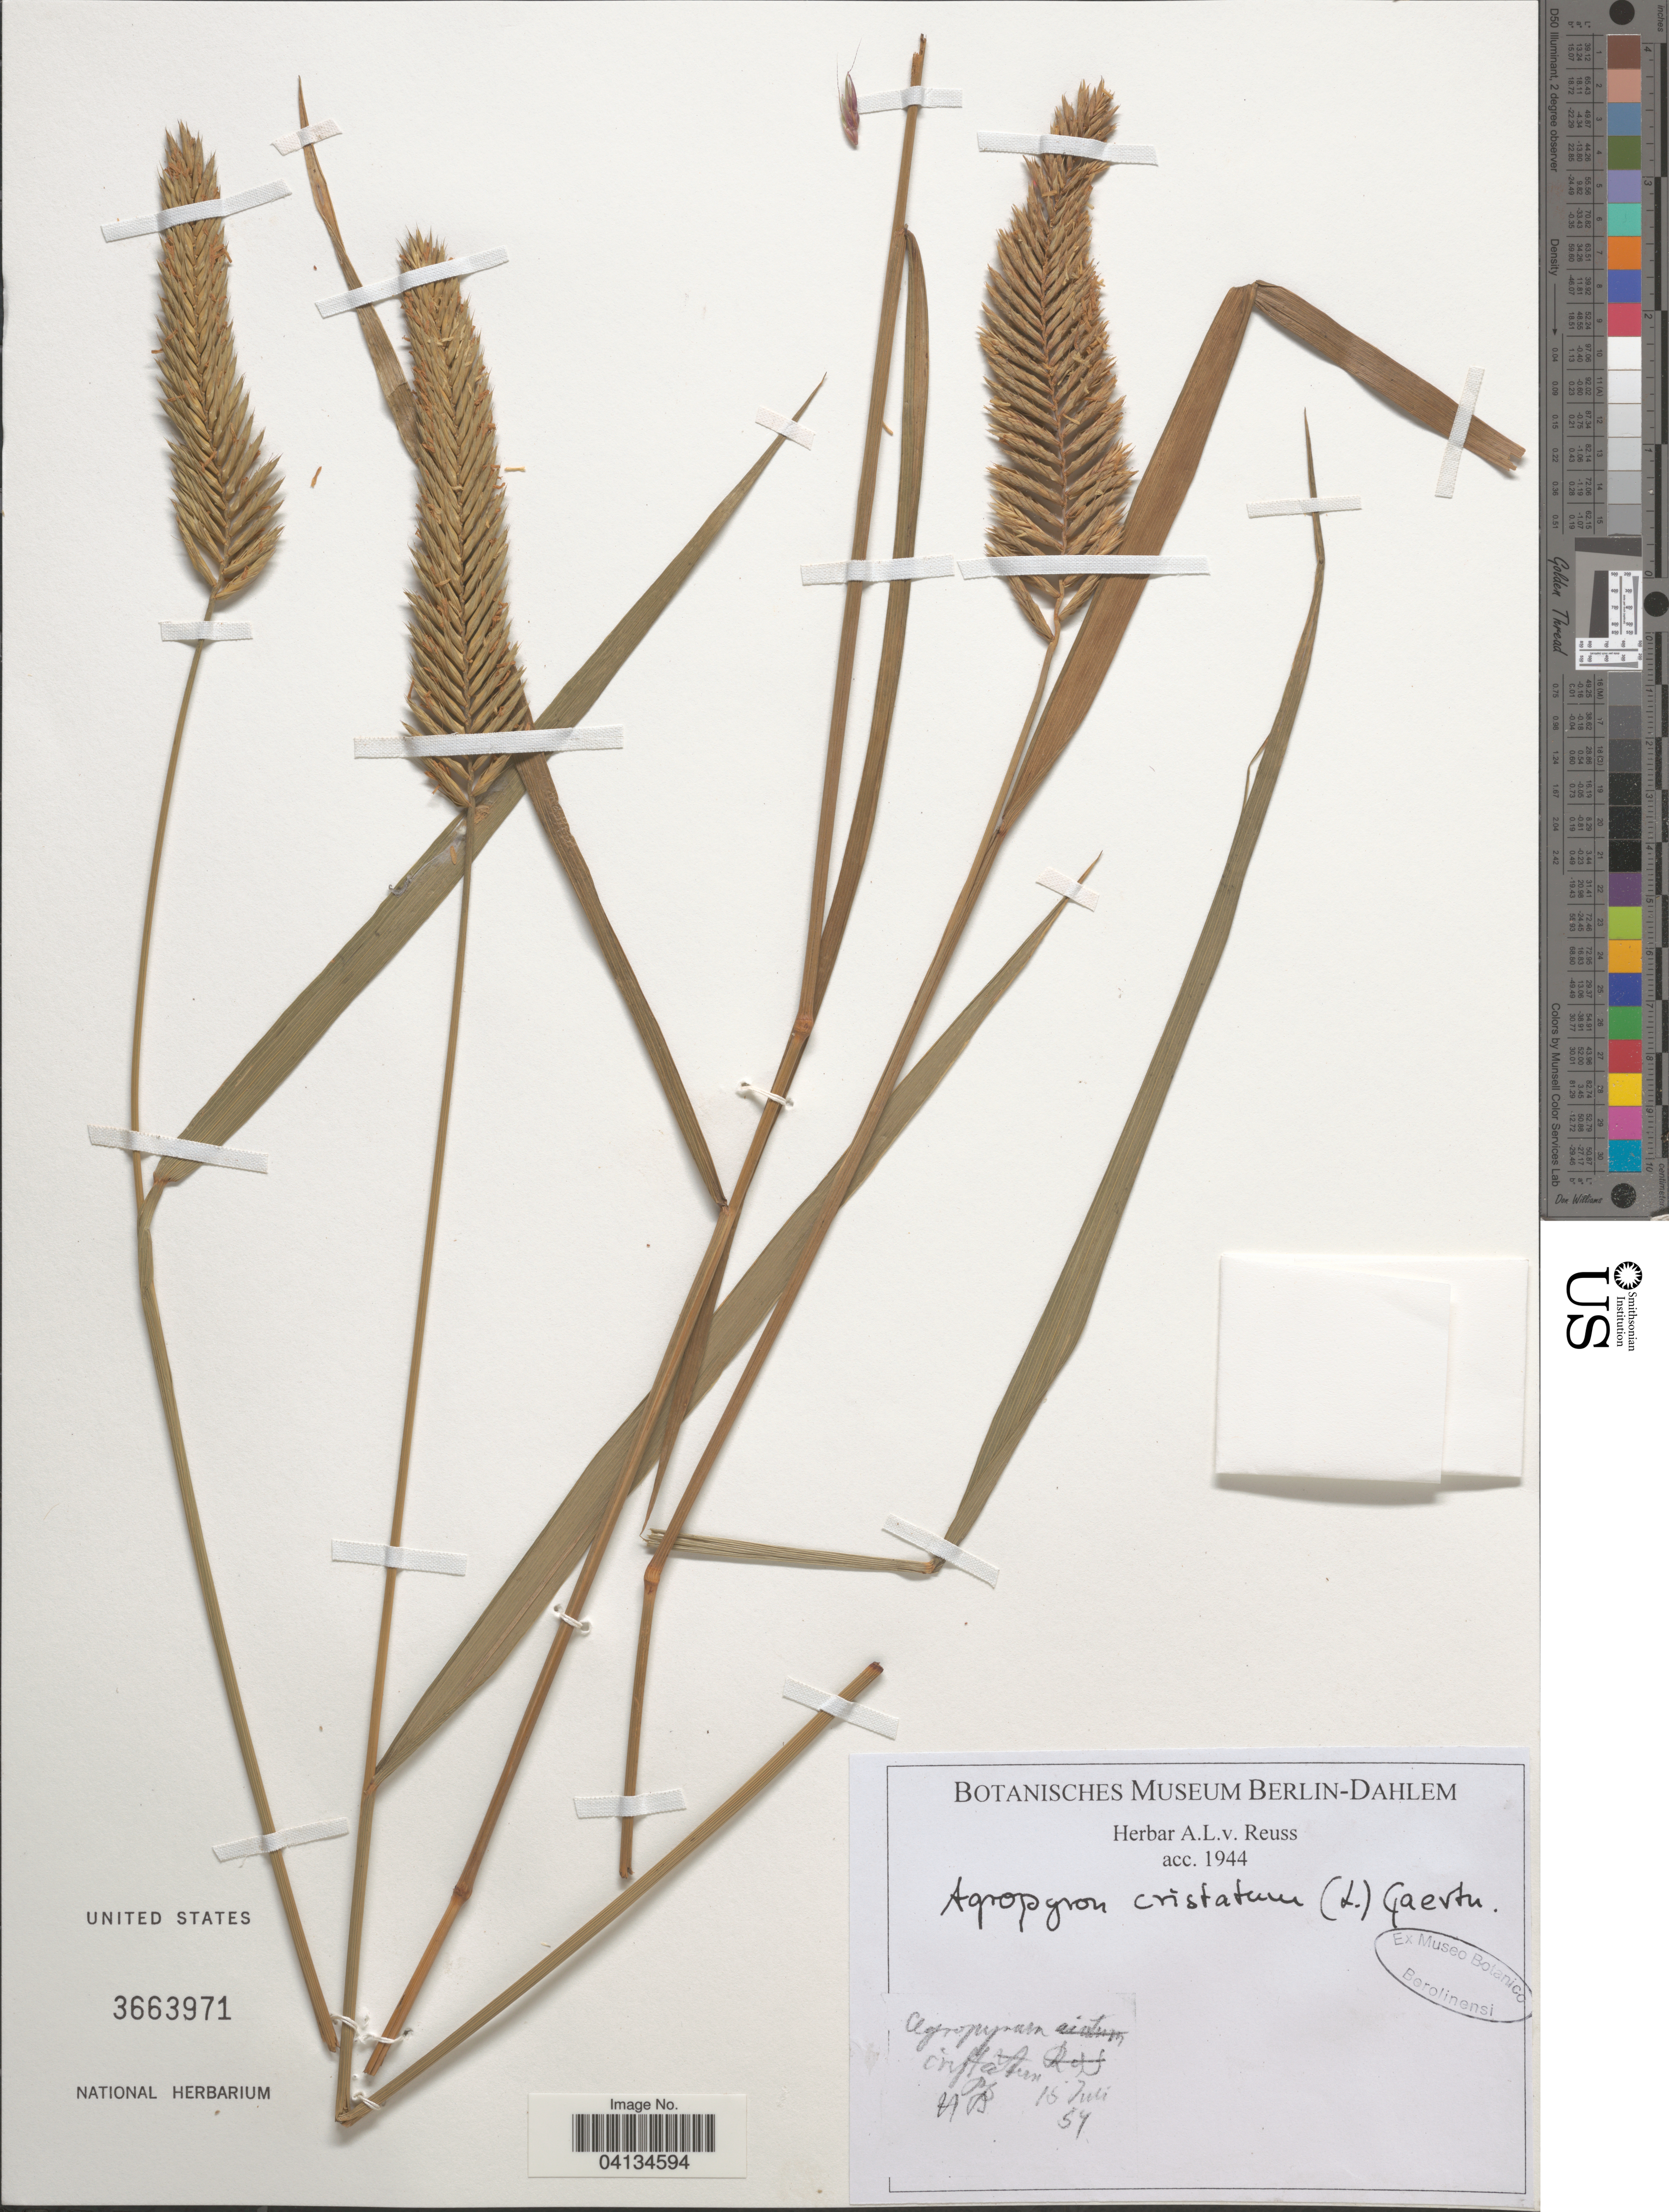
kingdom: Plantae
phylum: Tracheophyta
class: Liliopsida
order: Poales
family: Poaceae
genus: Agropyron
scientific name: Agropyron cristatum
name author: (L.) Gaertn.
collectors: A. Reuss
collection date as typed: Transcribed d/m/y: 15/7/57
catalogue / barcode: US 3663971